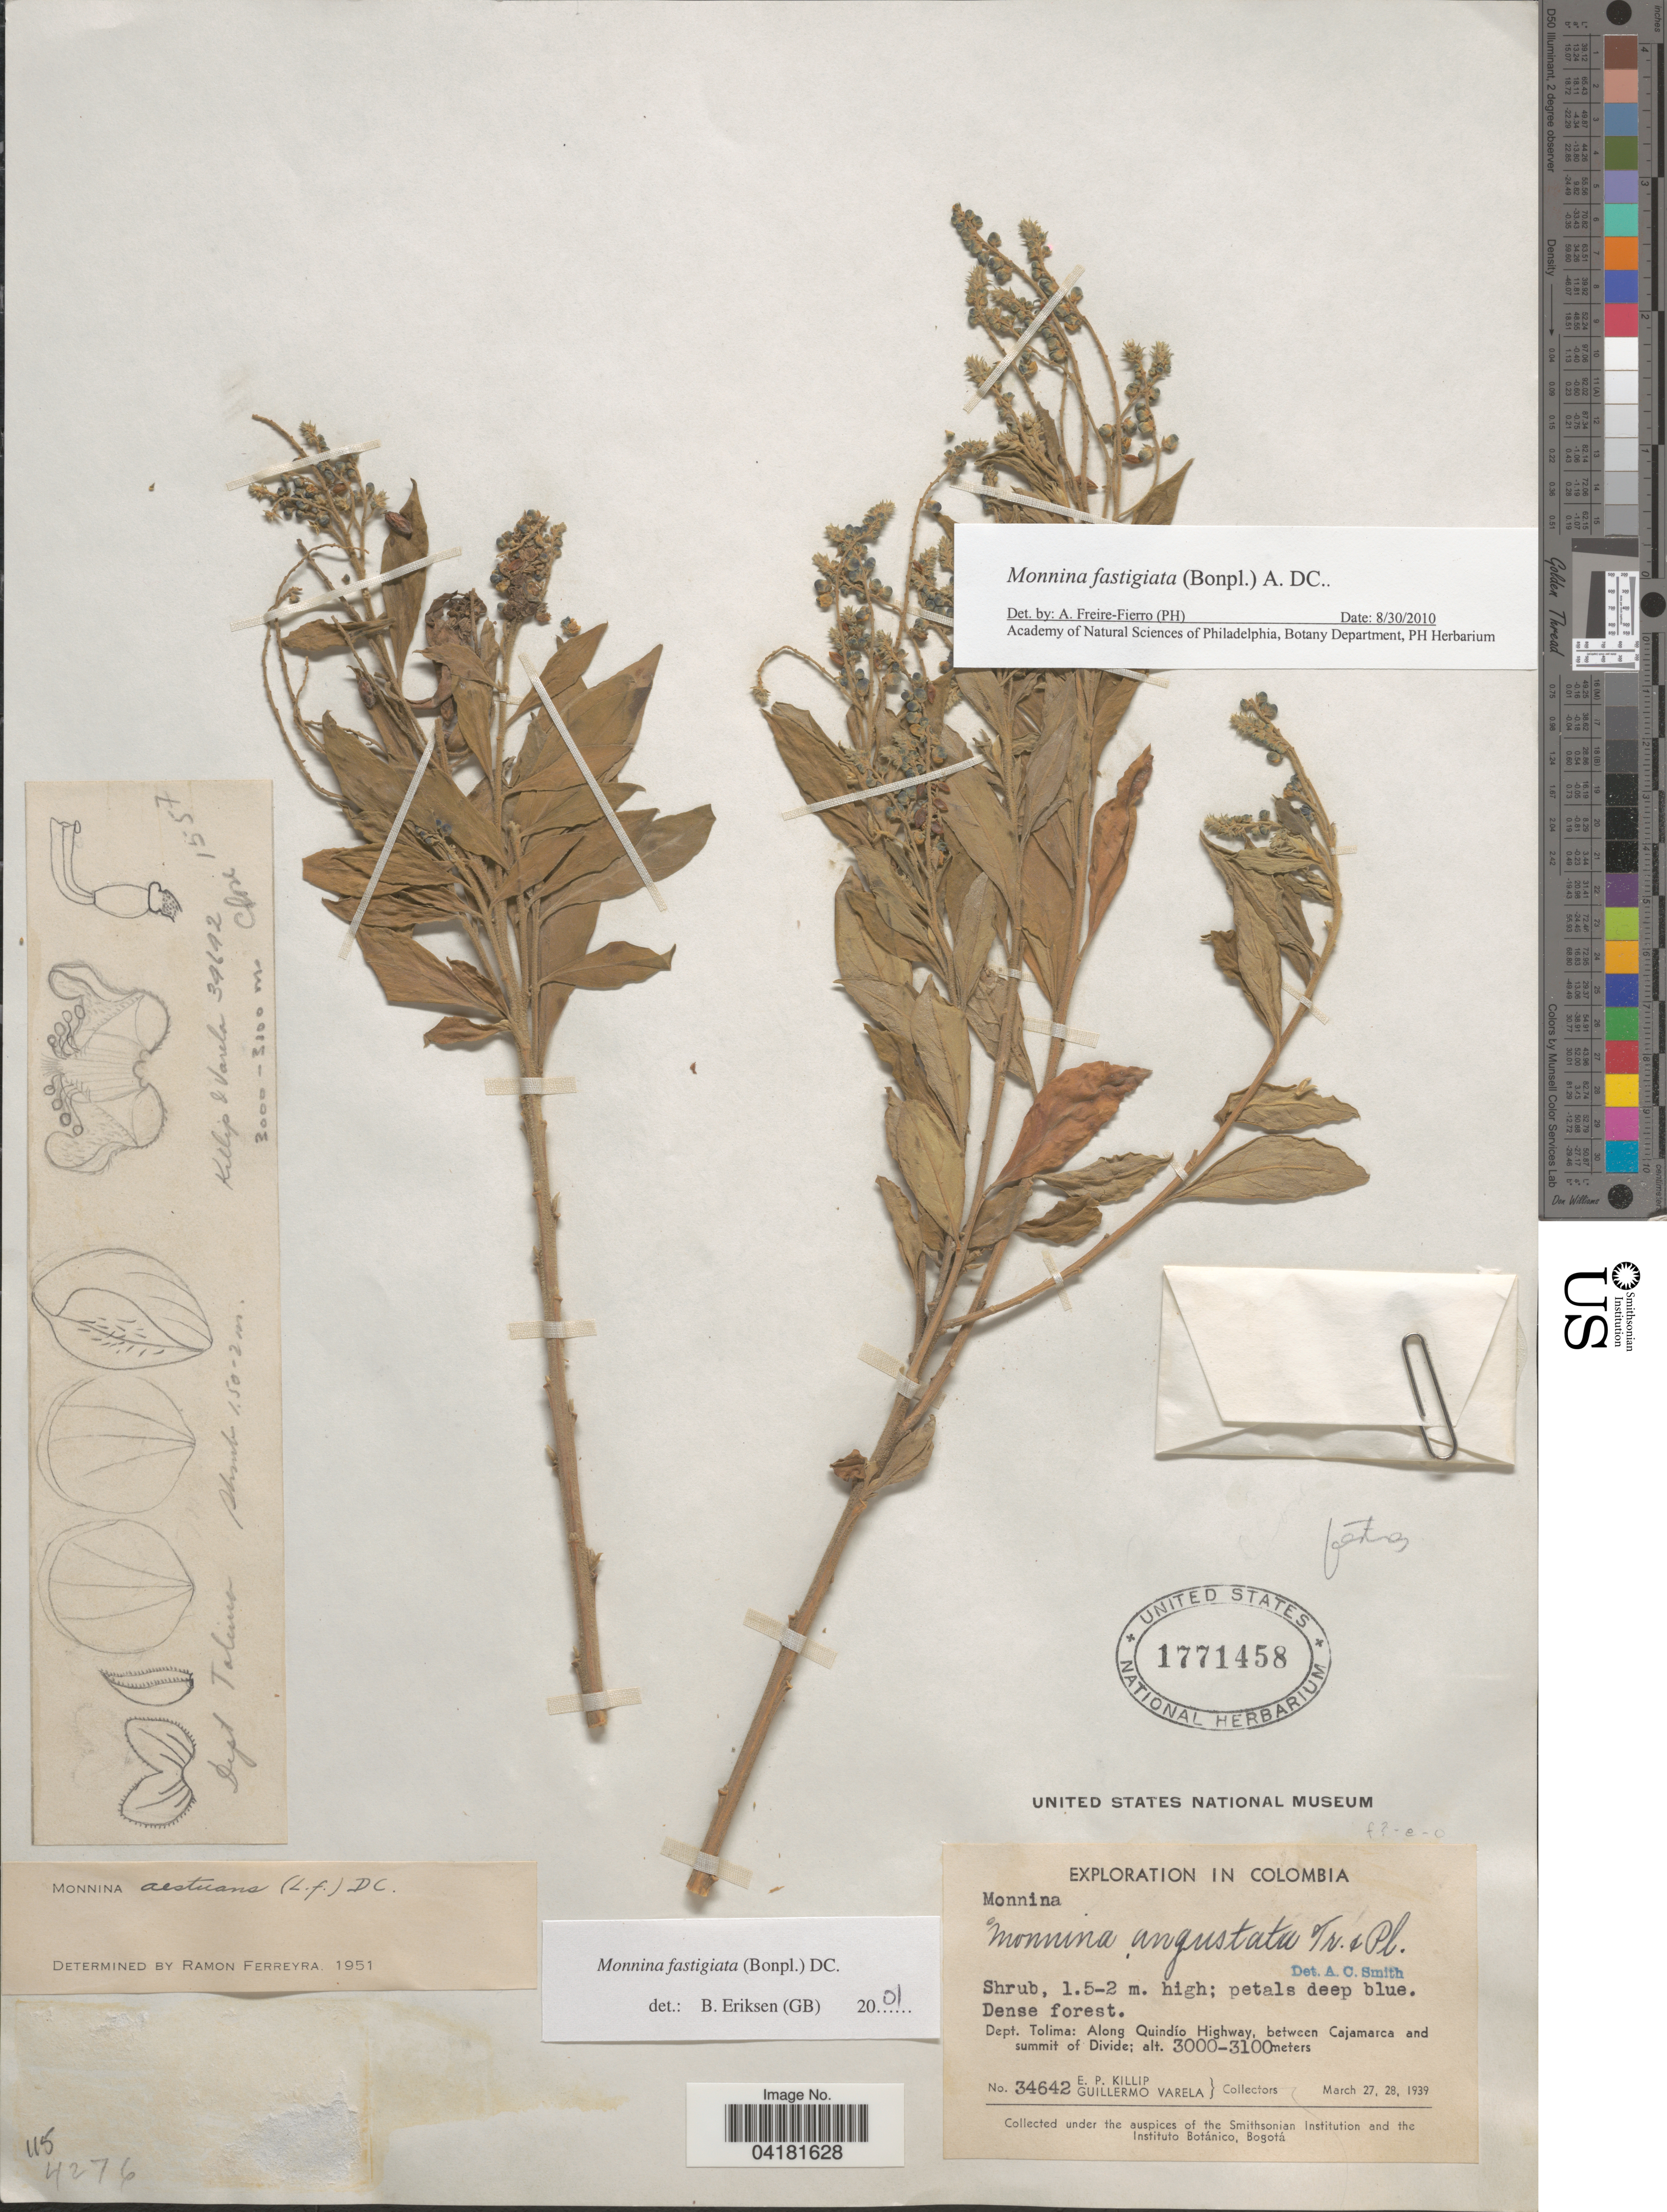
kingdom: Plantae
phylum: Tracheophyta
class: Magnoliopsida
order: Fabales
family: Polygalaceae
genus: Monnina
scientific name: Monnina fastigiata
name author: (Bonpl.) DC.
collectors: E. P. Killip & G. Varela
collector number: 34642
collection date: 1939-03-27/1939-03-28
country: Colombia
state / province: Tolima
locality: Exploration in Colombia. Dept. Tolima: Along Quindío Highway, between Cajamarca and summit of Divide.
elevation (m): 3000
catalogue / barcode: US 1771458